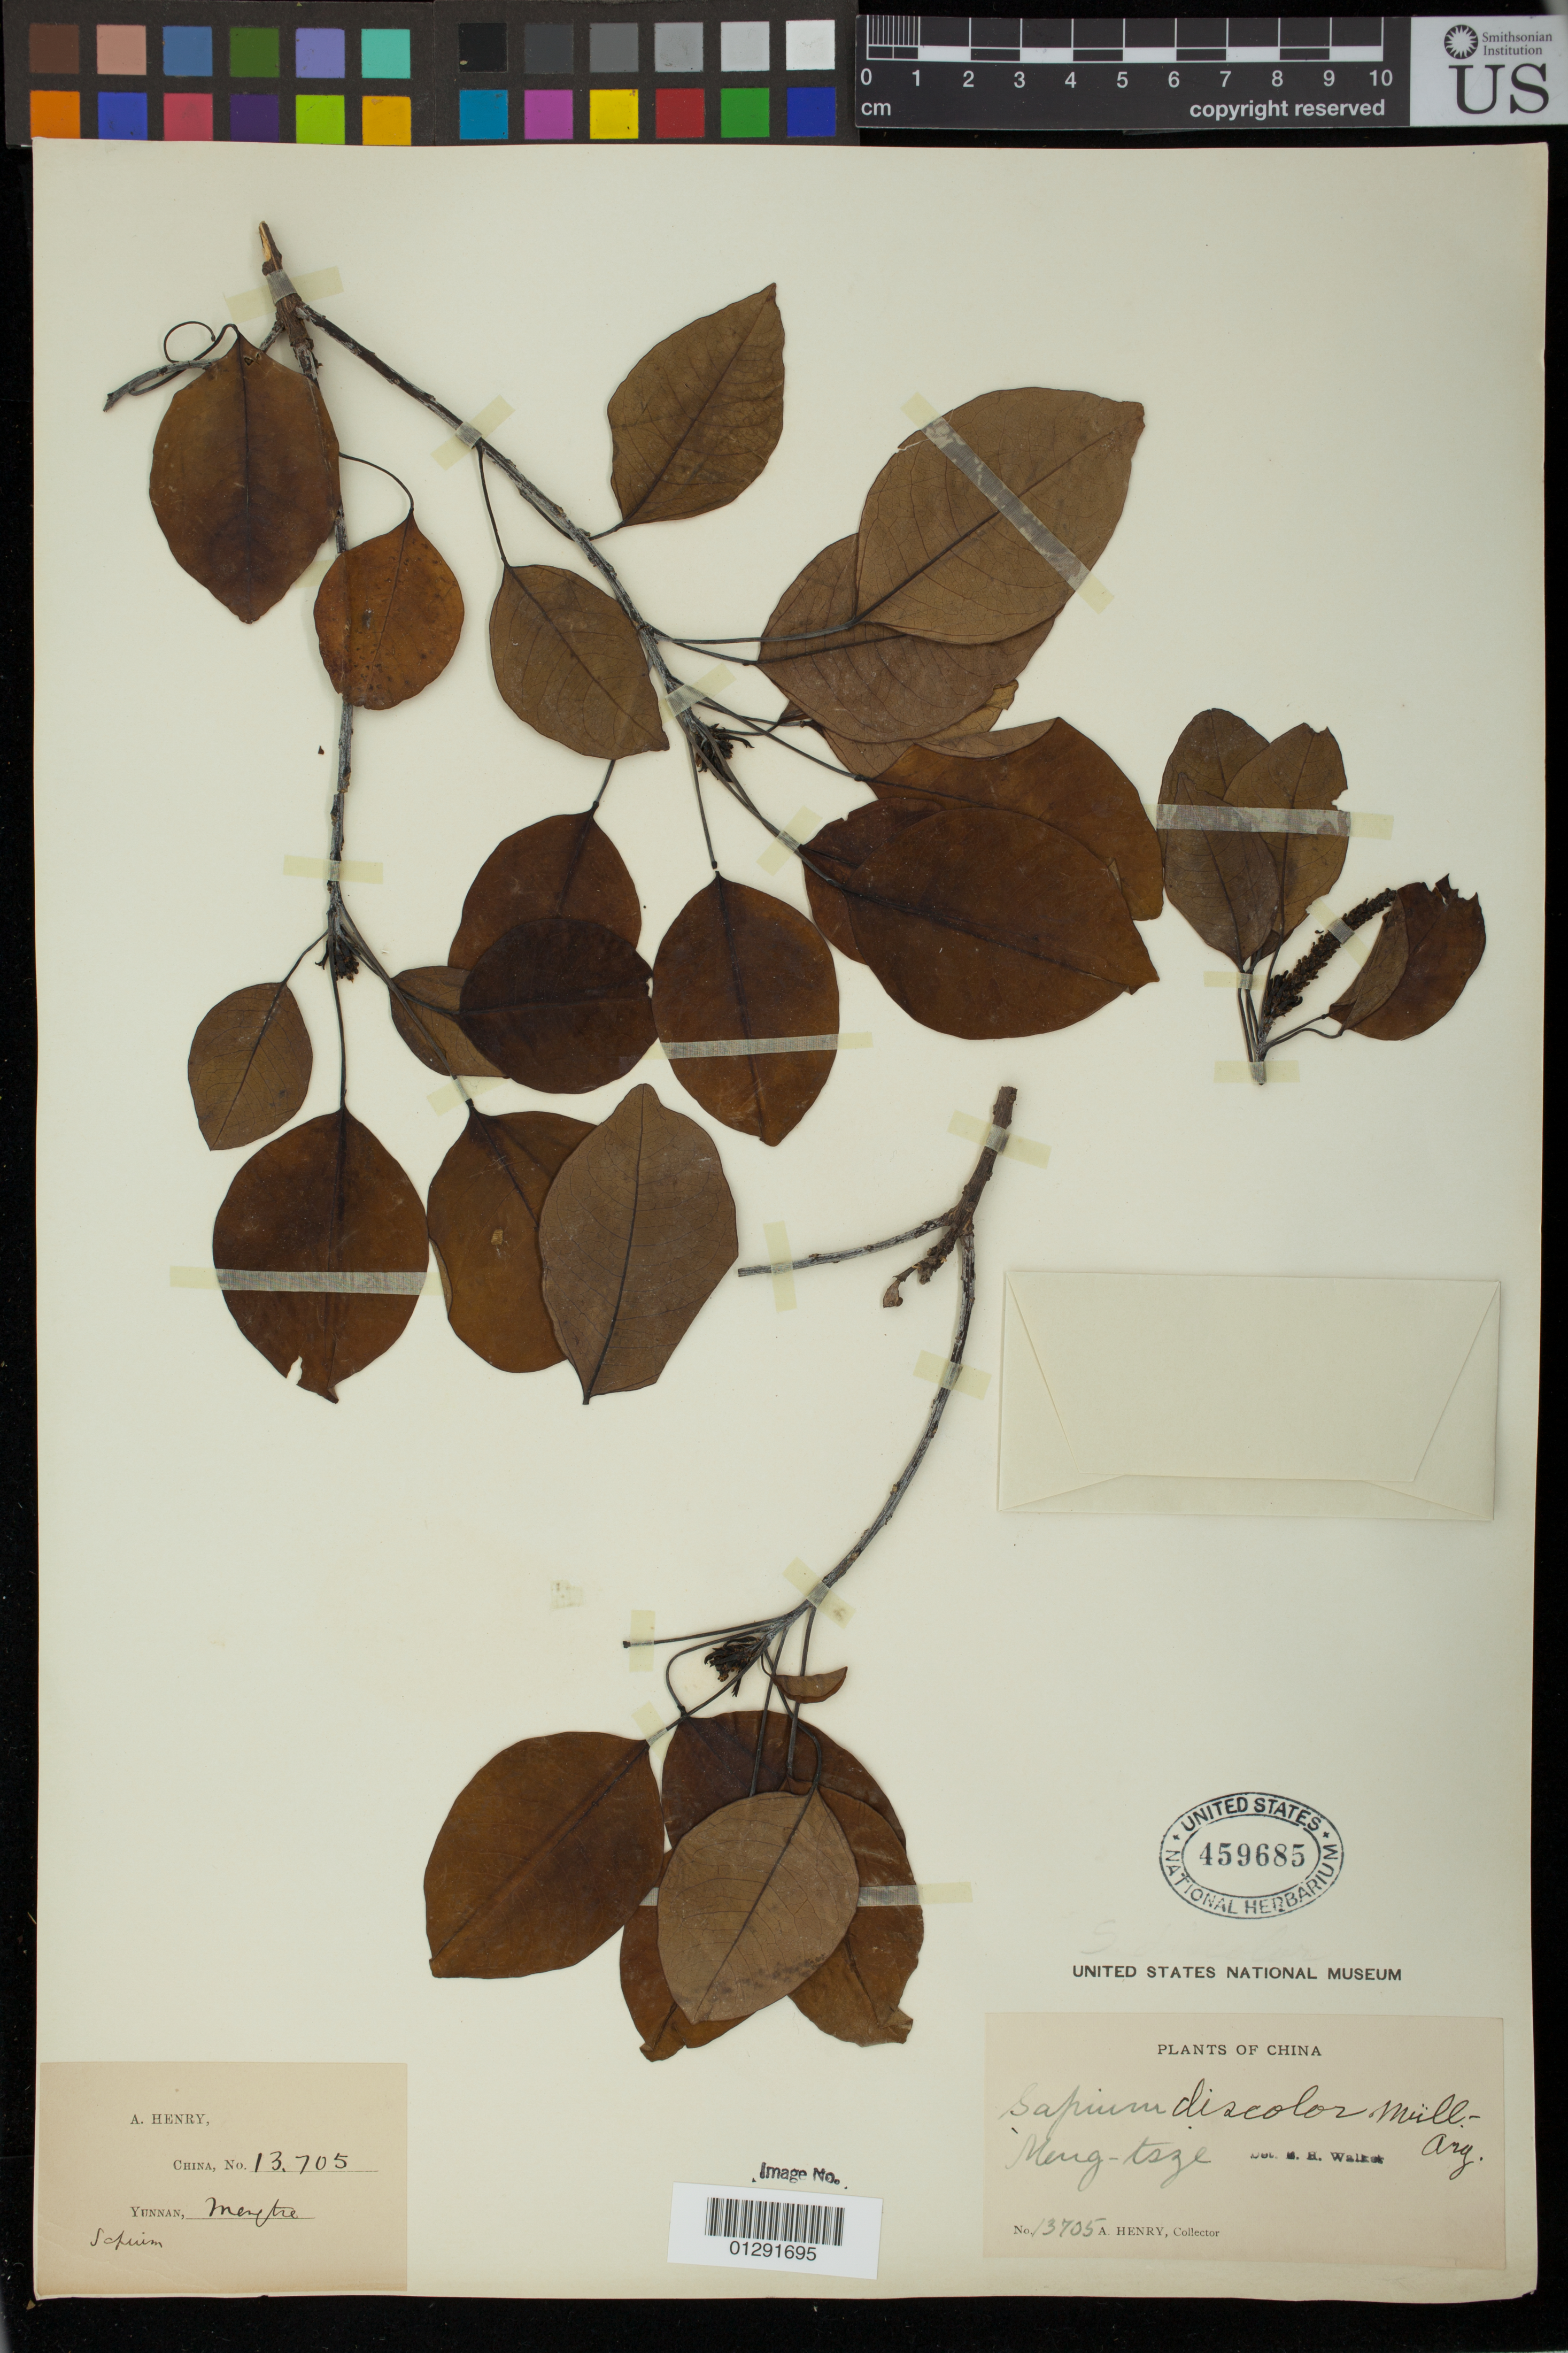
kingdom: Plantae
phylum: Tracheophyta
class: Magnoliopsida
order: Malpighiales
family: Euphorbiaceae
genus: Sapium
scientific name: Sapium discolor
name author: M. Arg.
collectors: A. Henry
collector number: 13705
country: China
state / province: Yunnan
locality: Meng-tsze.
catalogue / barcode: US 459685